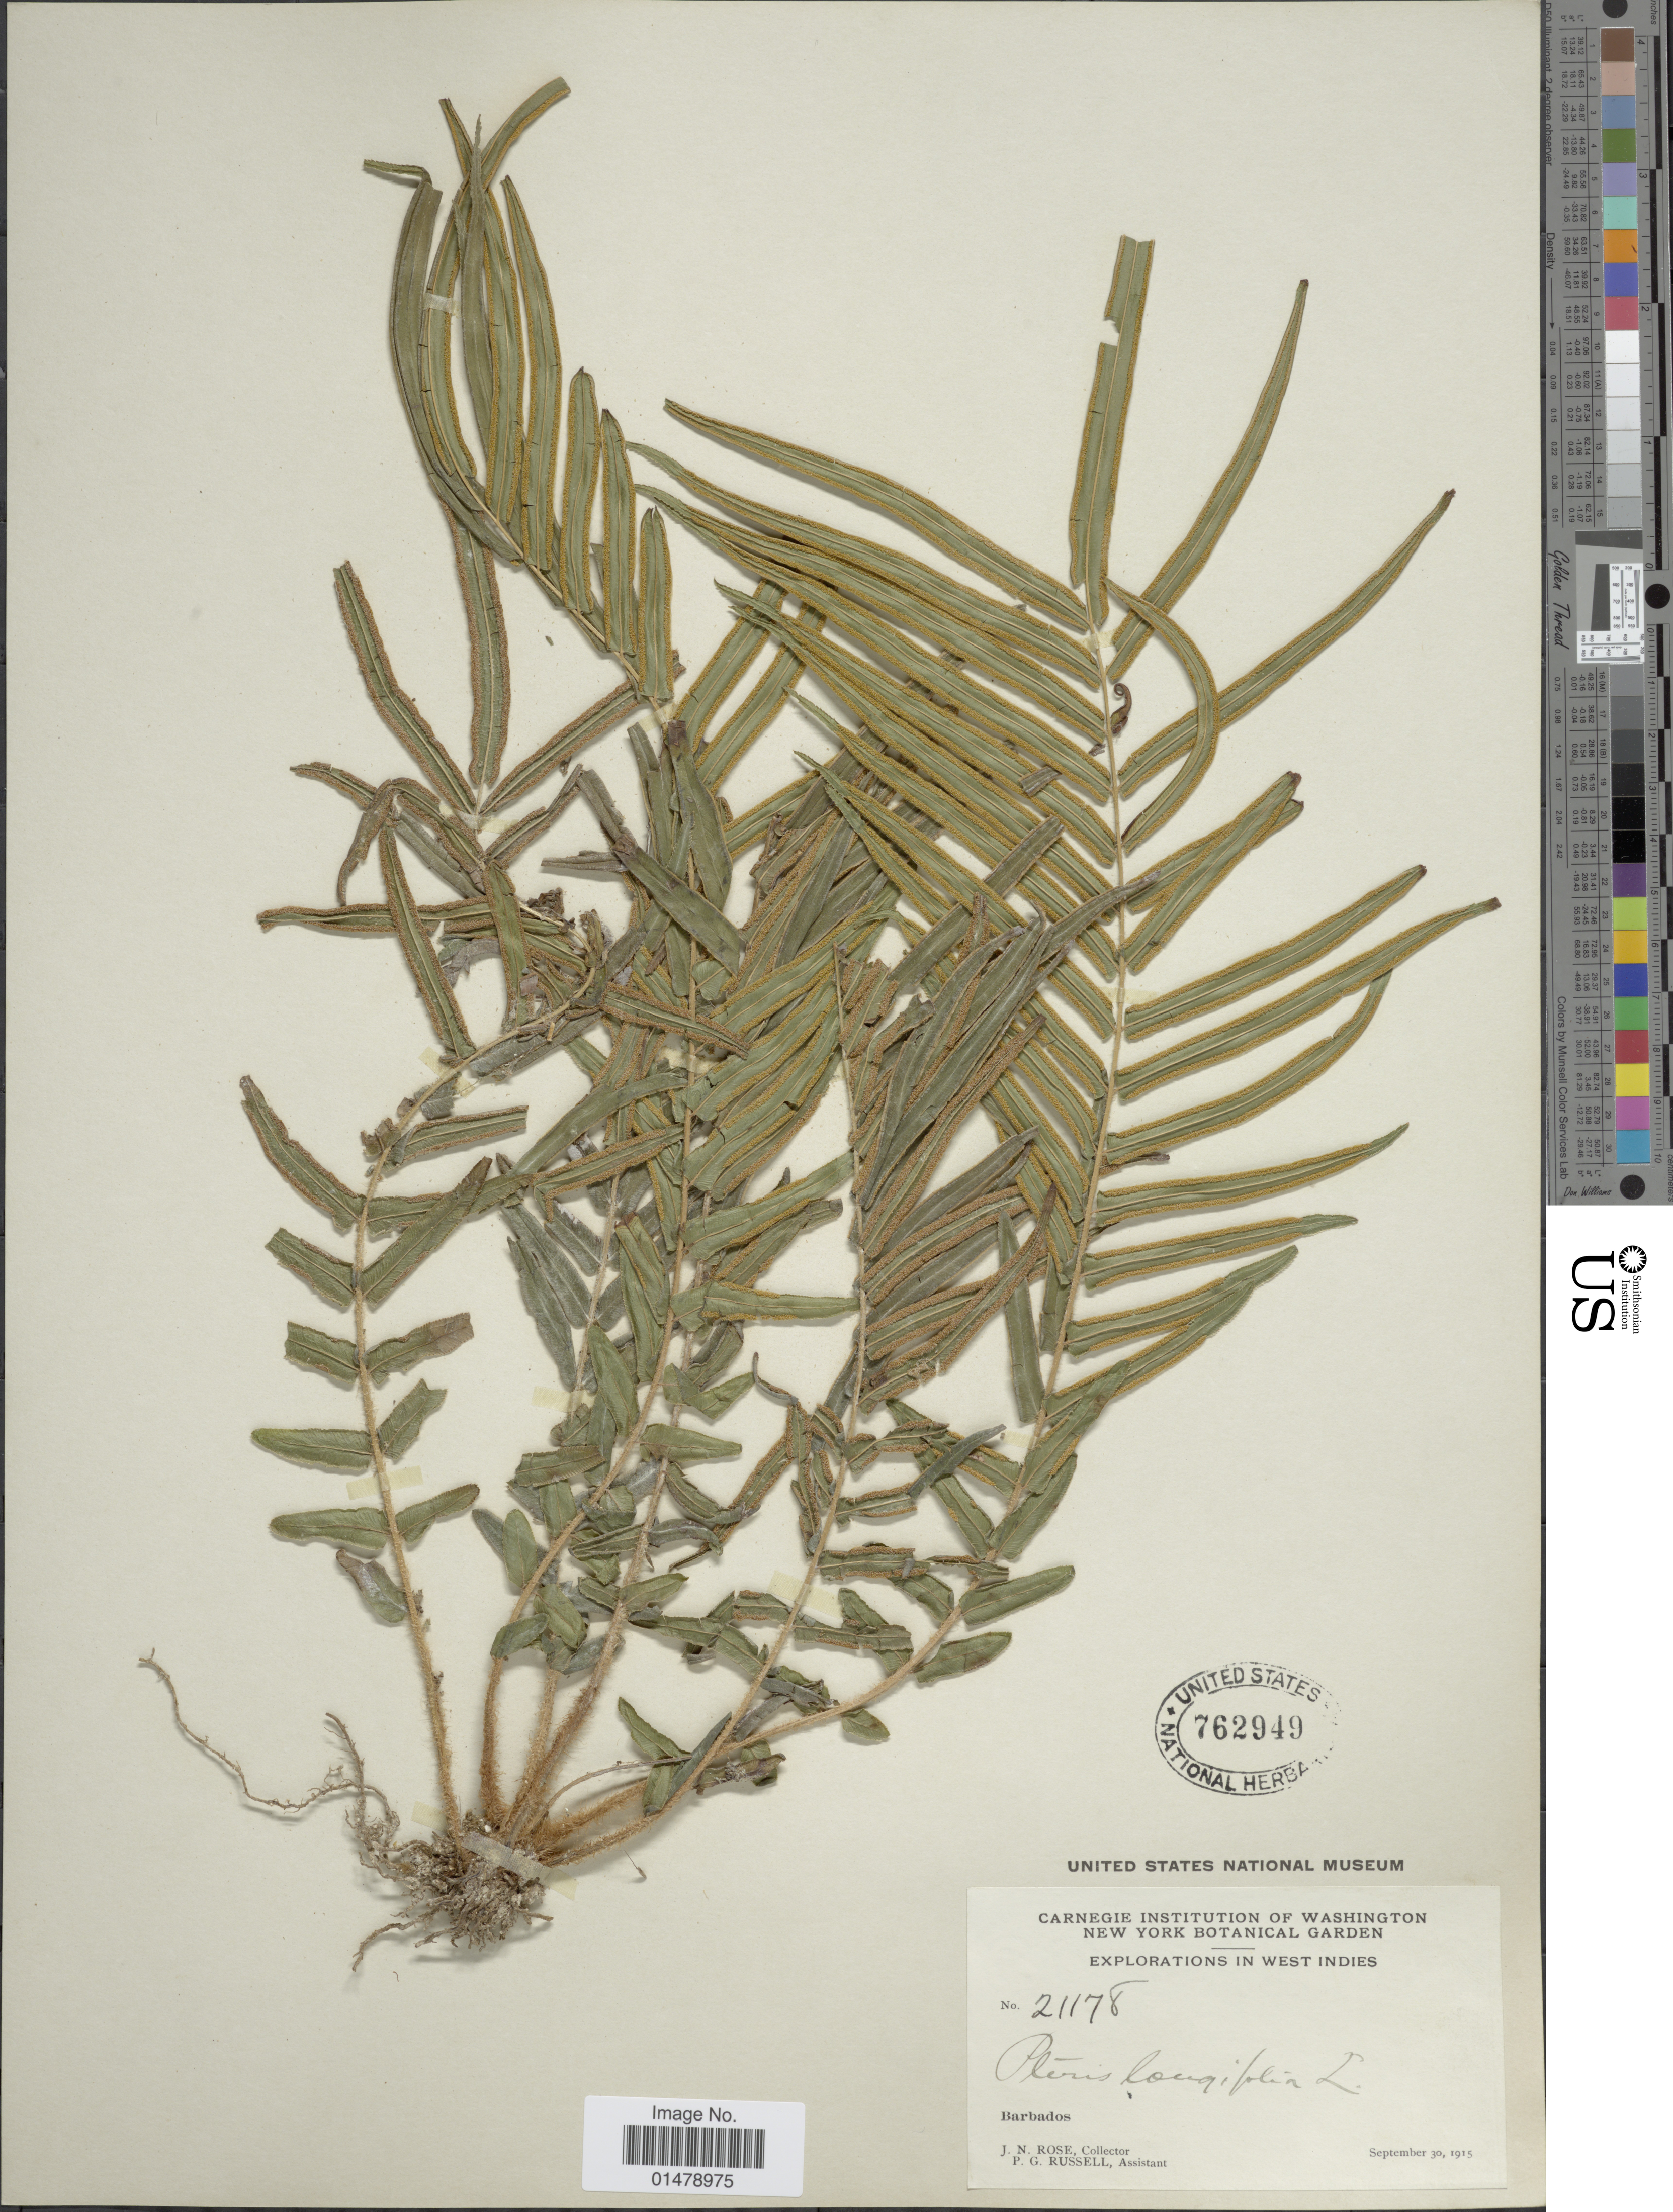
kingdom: Plantae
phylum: Tracheophyta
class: Polypodiopsida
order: Polypodiales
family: Pteridaceae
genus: Pteris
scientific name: Pteris vittata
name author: L.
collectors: J. N. Rose & P. G. Russell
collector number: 21178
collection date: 1915-09-30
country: Barbados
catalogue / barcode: US 762949